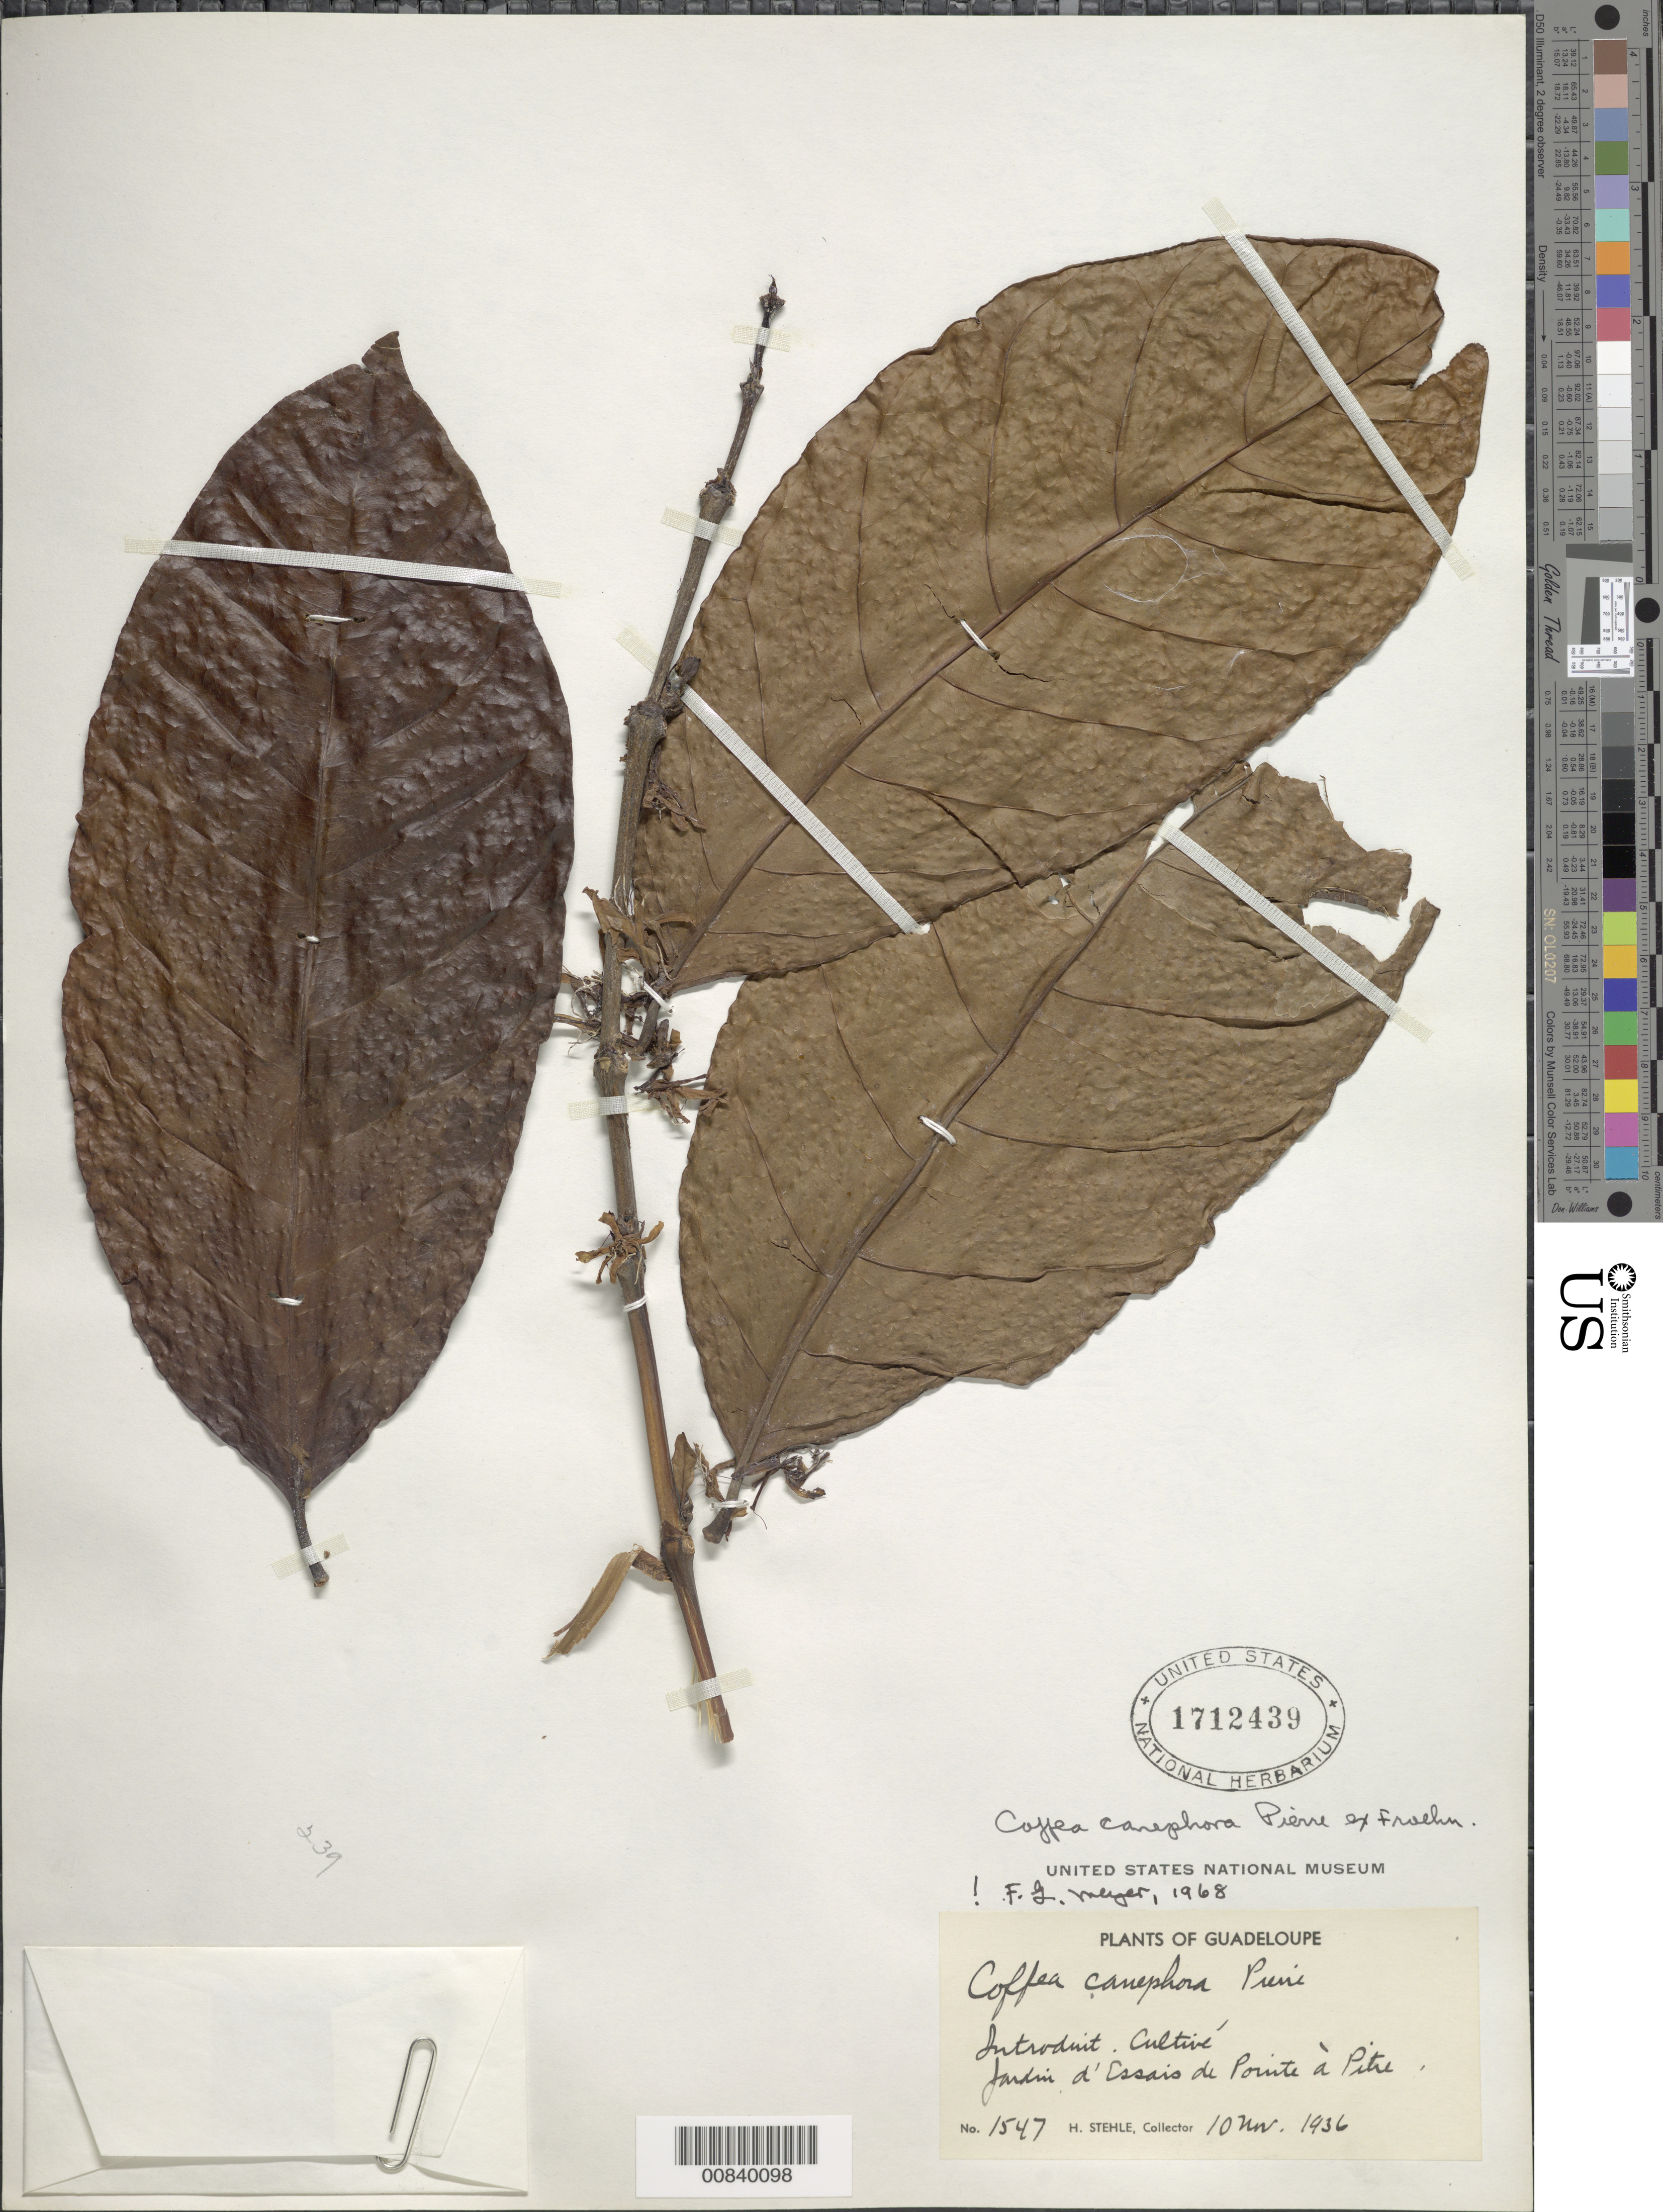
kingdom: Plantae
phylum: Tracheophyta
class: Magnoliopsida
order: Gentianales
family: Rubiaceae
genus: Coffea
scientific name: Coffea canephora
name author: Pierre ex A. Cunn.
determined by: Meyer, F. G.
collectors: H. Stehlé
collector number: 1547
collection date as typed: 10 Nov 1936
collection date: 1936-11-10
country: Guadeloupe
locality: Jardin dEssais de Pointe à Pitre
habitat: Garden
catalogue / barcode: US 1712439